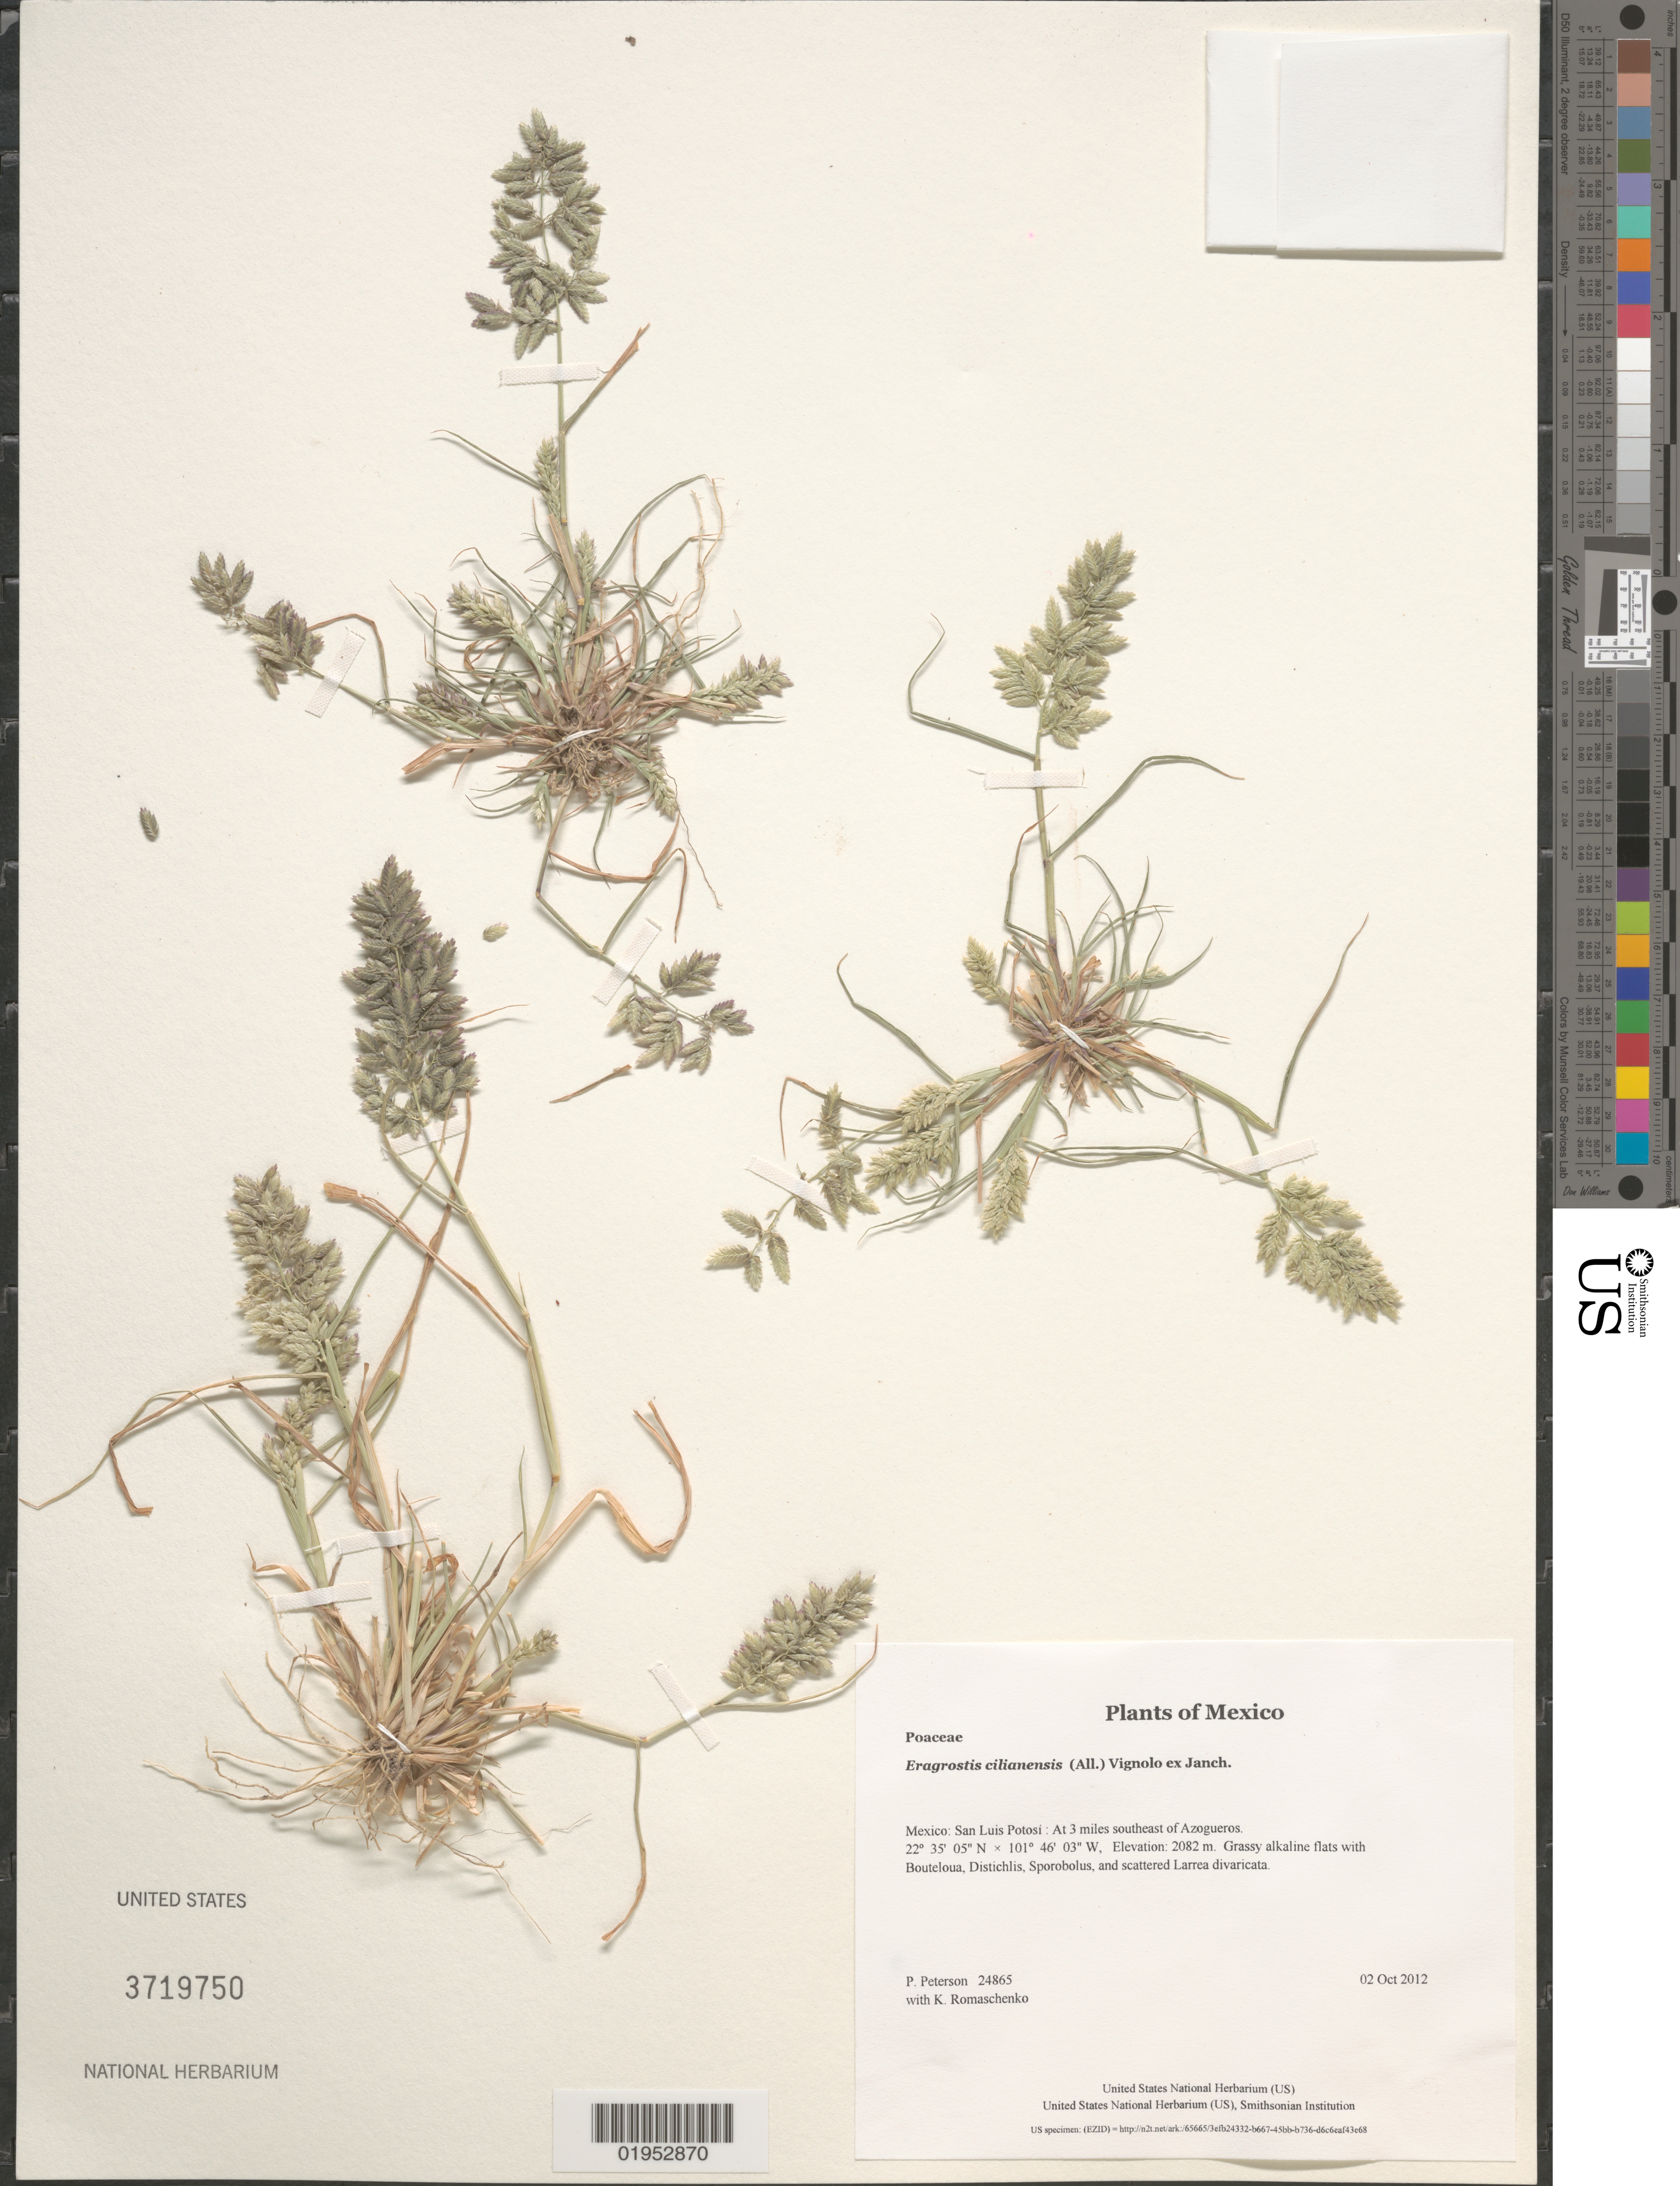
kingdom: Plantae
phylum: Tracheophyta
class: Liliopsida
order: Poales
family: Poaceae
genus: Eragrostis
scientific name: Eragrostis cilianensis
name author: (All.) Vignolo ex Janch.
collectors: P. M. Peterson & K. Romaschenko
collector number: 24865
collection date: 2012-10-02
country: Mexico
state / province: San Luis Potosí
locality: At 3 miles southeast of Azogueros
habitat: Grassy alkaline flats with Bouteloua, Distichlis, Sporobolus, and scattered Larrea divaricata.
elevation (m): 2082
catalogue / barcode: US 3719750